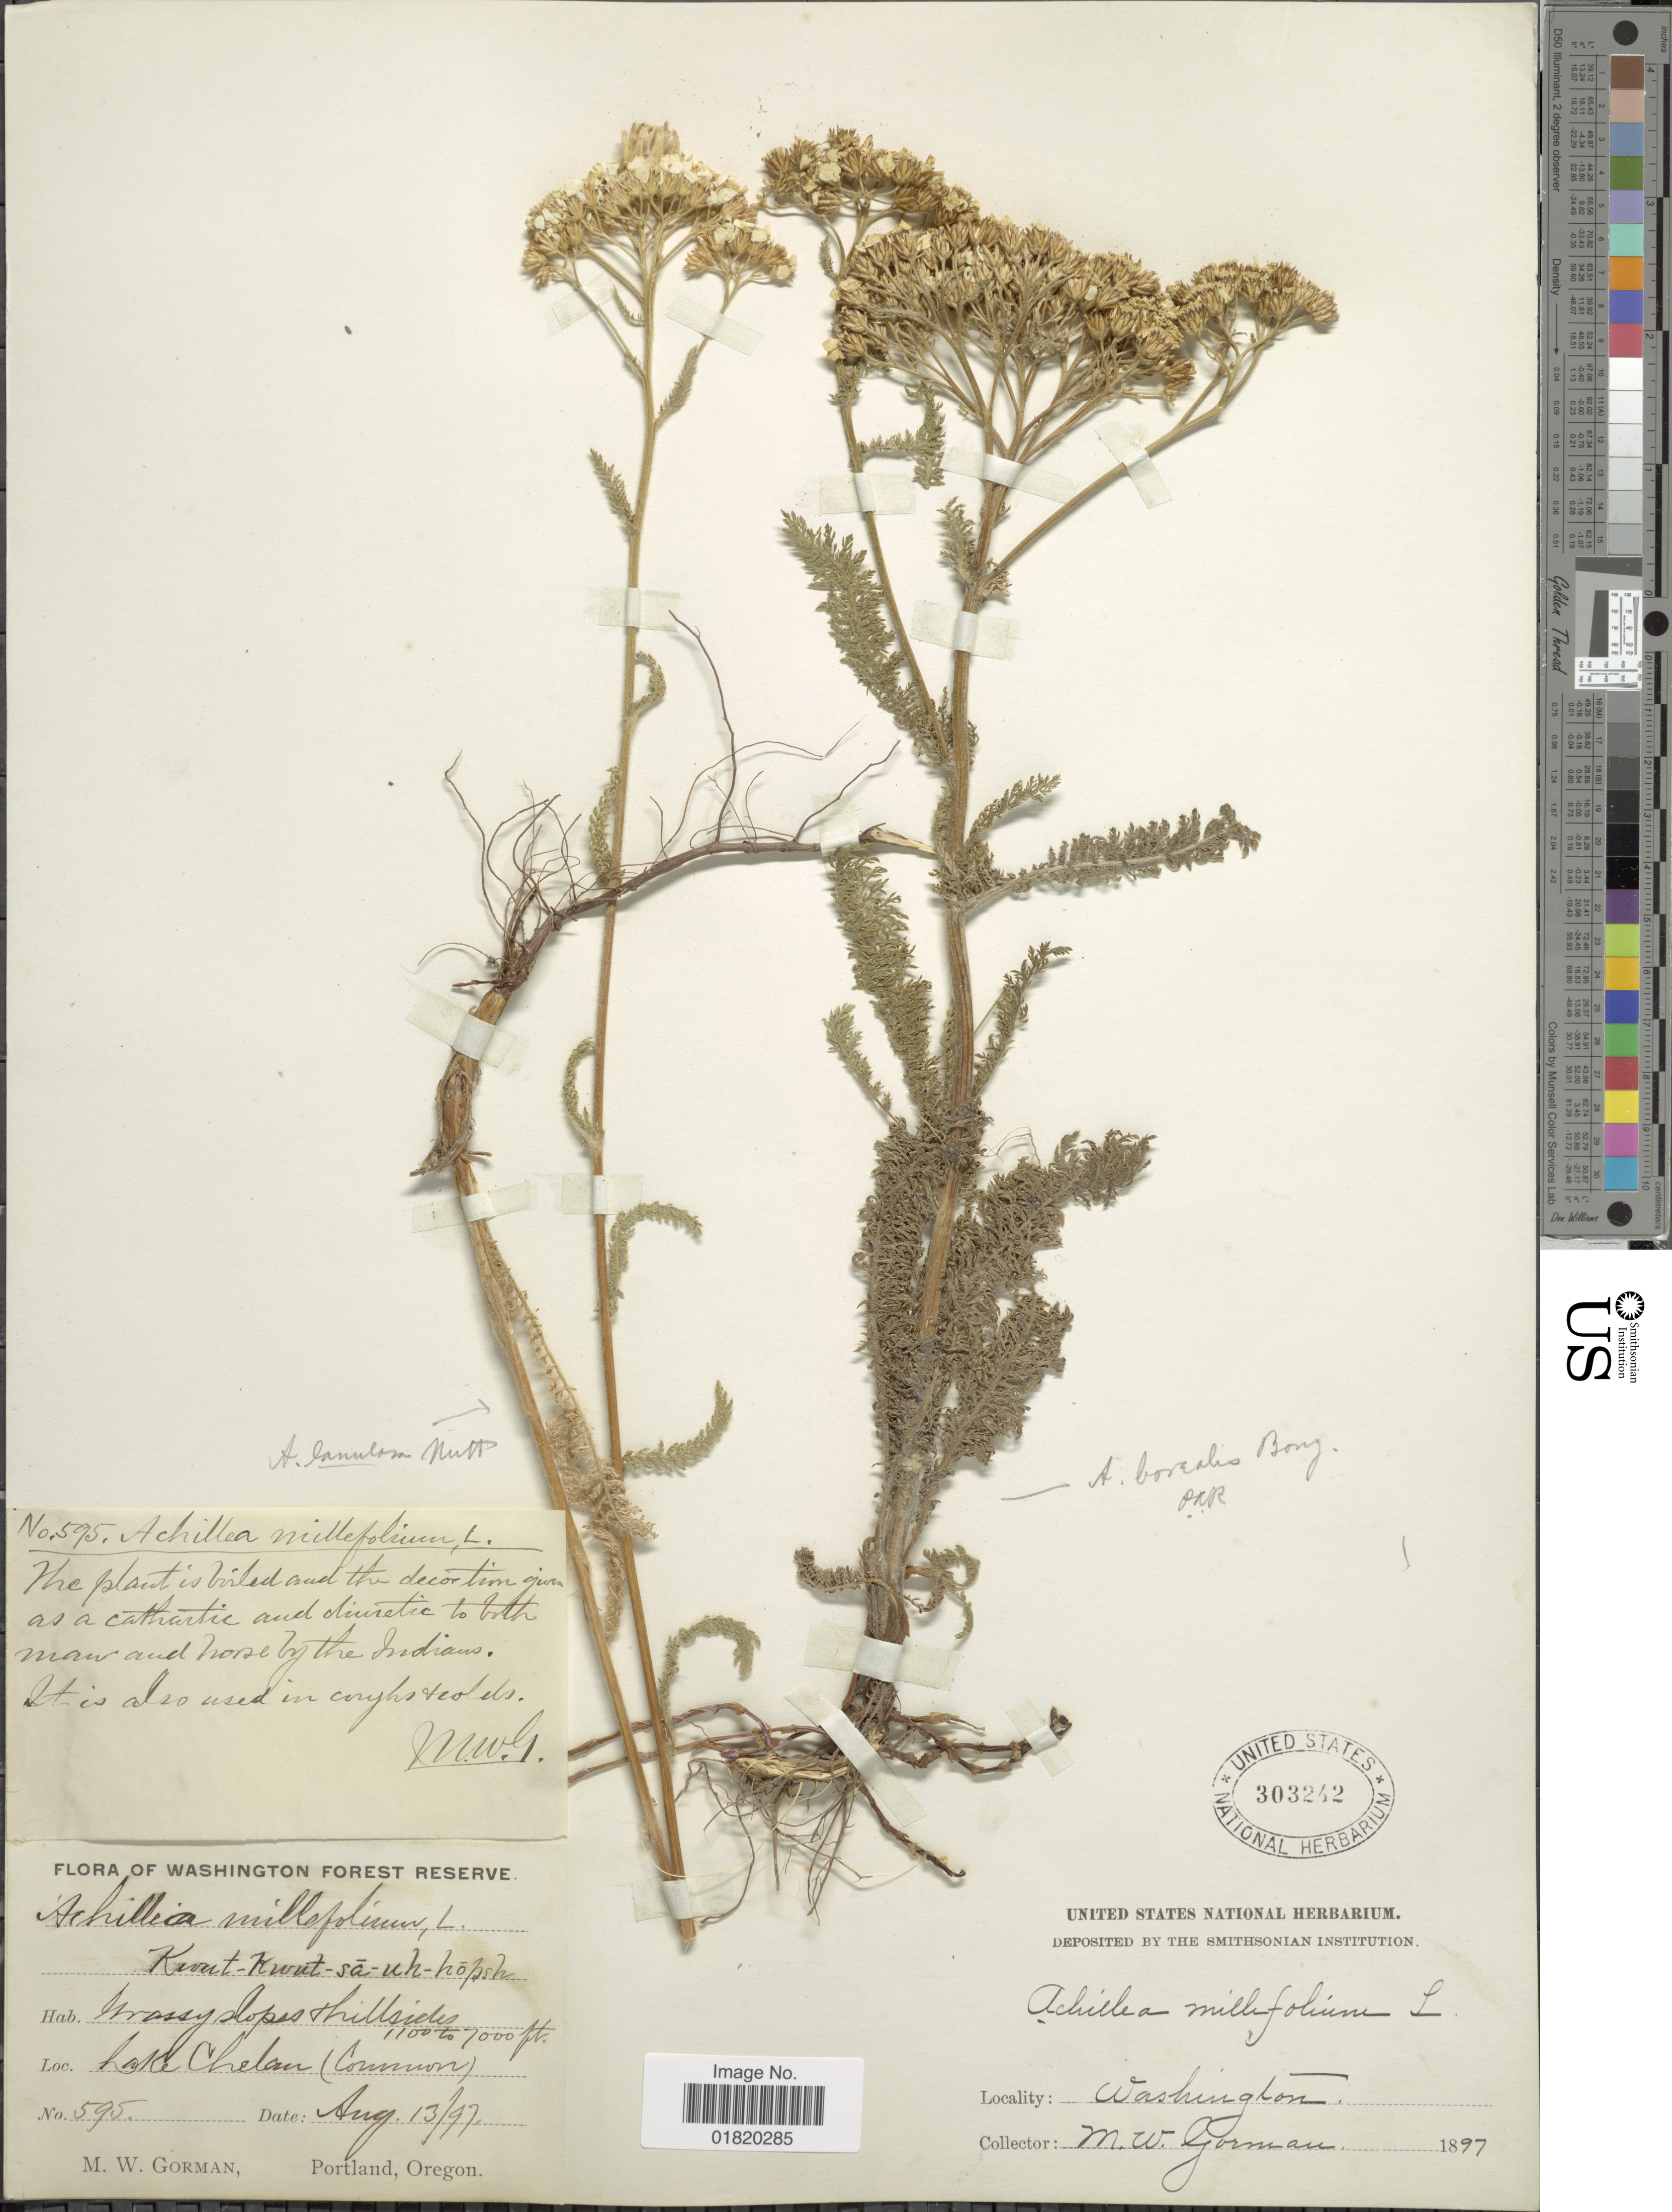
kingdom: Plantae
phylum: Tracheophyta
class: Magnoliopsida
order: Asterales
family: Asteraceae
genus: Achillea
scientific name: Achillea millefolium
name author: L.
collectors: M. W. Gorman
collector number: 595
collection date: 1897-08-03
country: United States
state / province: Washington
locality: Washington Forest Reserve. Lake Chelan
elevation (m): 335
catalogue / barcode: US 303242